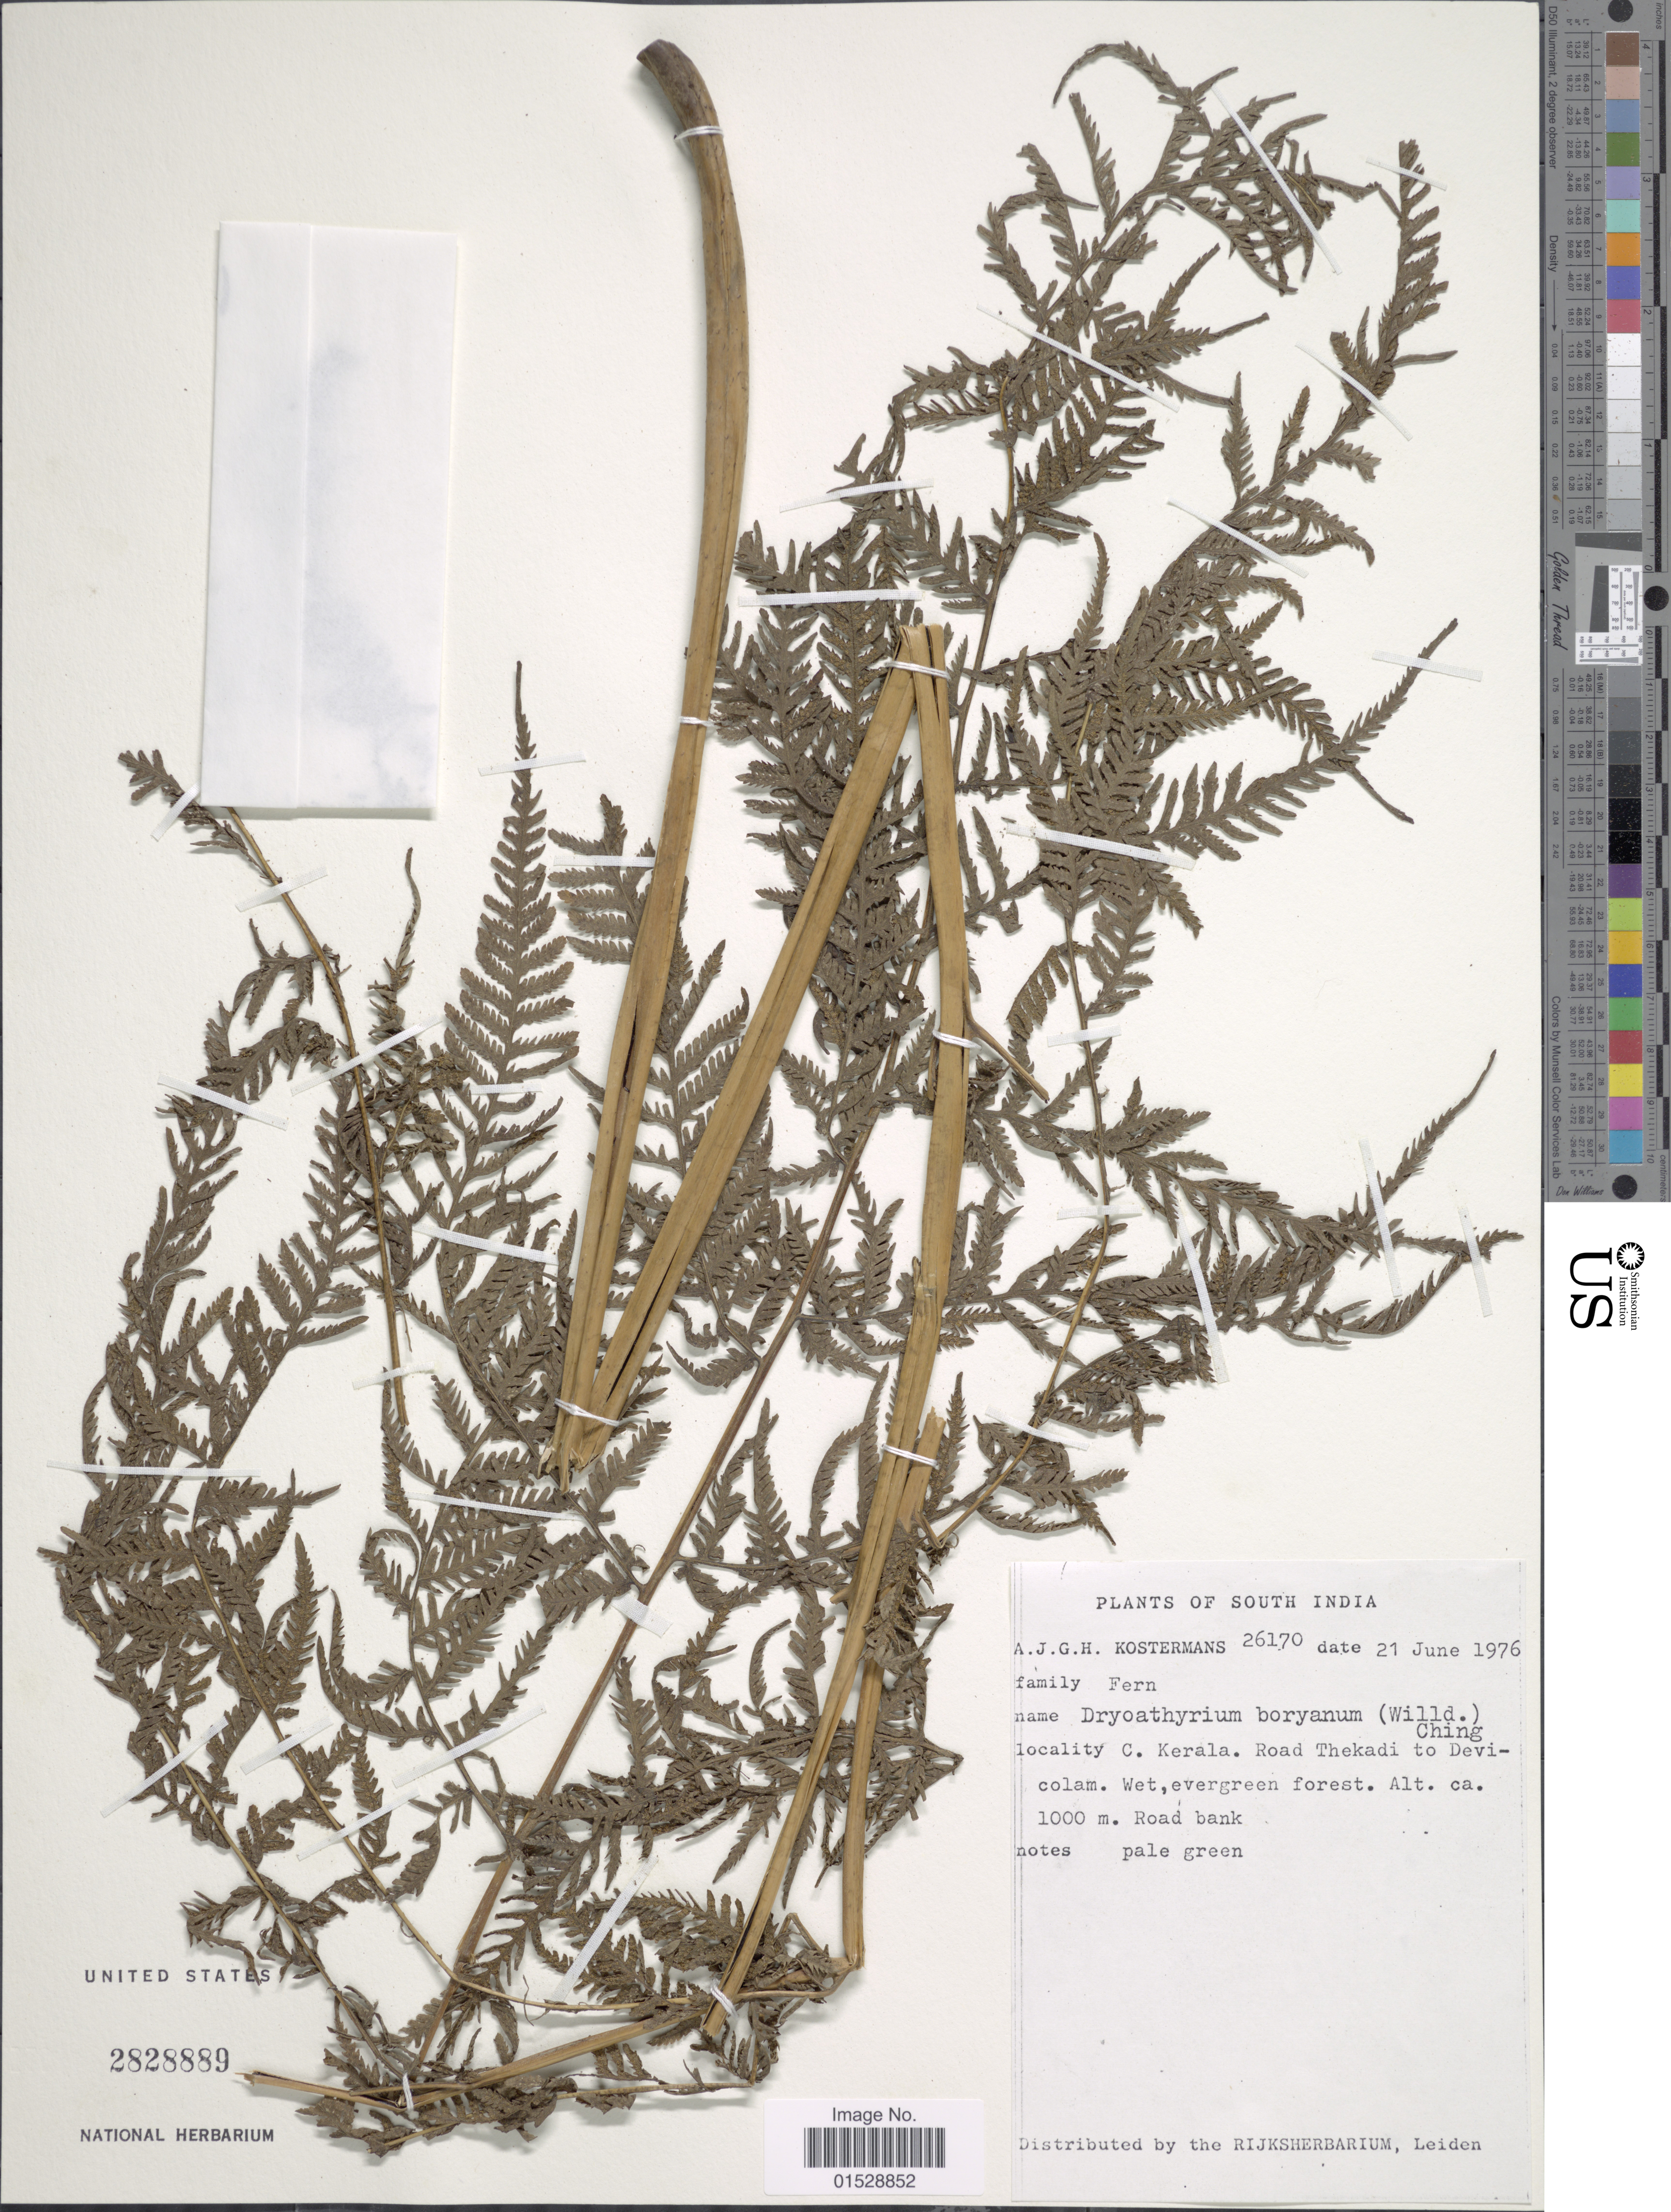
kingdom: Plantae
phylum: Tracheophyta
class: Polypodiopsida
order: Polypodiales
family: Athyriaceae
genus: Deparia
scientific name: Deparia boryana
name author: (Willd.) M. Kato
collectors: A. J. G. Kostermans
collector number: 26170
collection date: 1976-06-21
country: India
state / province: Kerala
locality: South India, C. Kerala, Road Thekadi to Devicolam, wet, ervergreen forest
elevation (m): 1000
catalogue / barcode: US 2828889